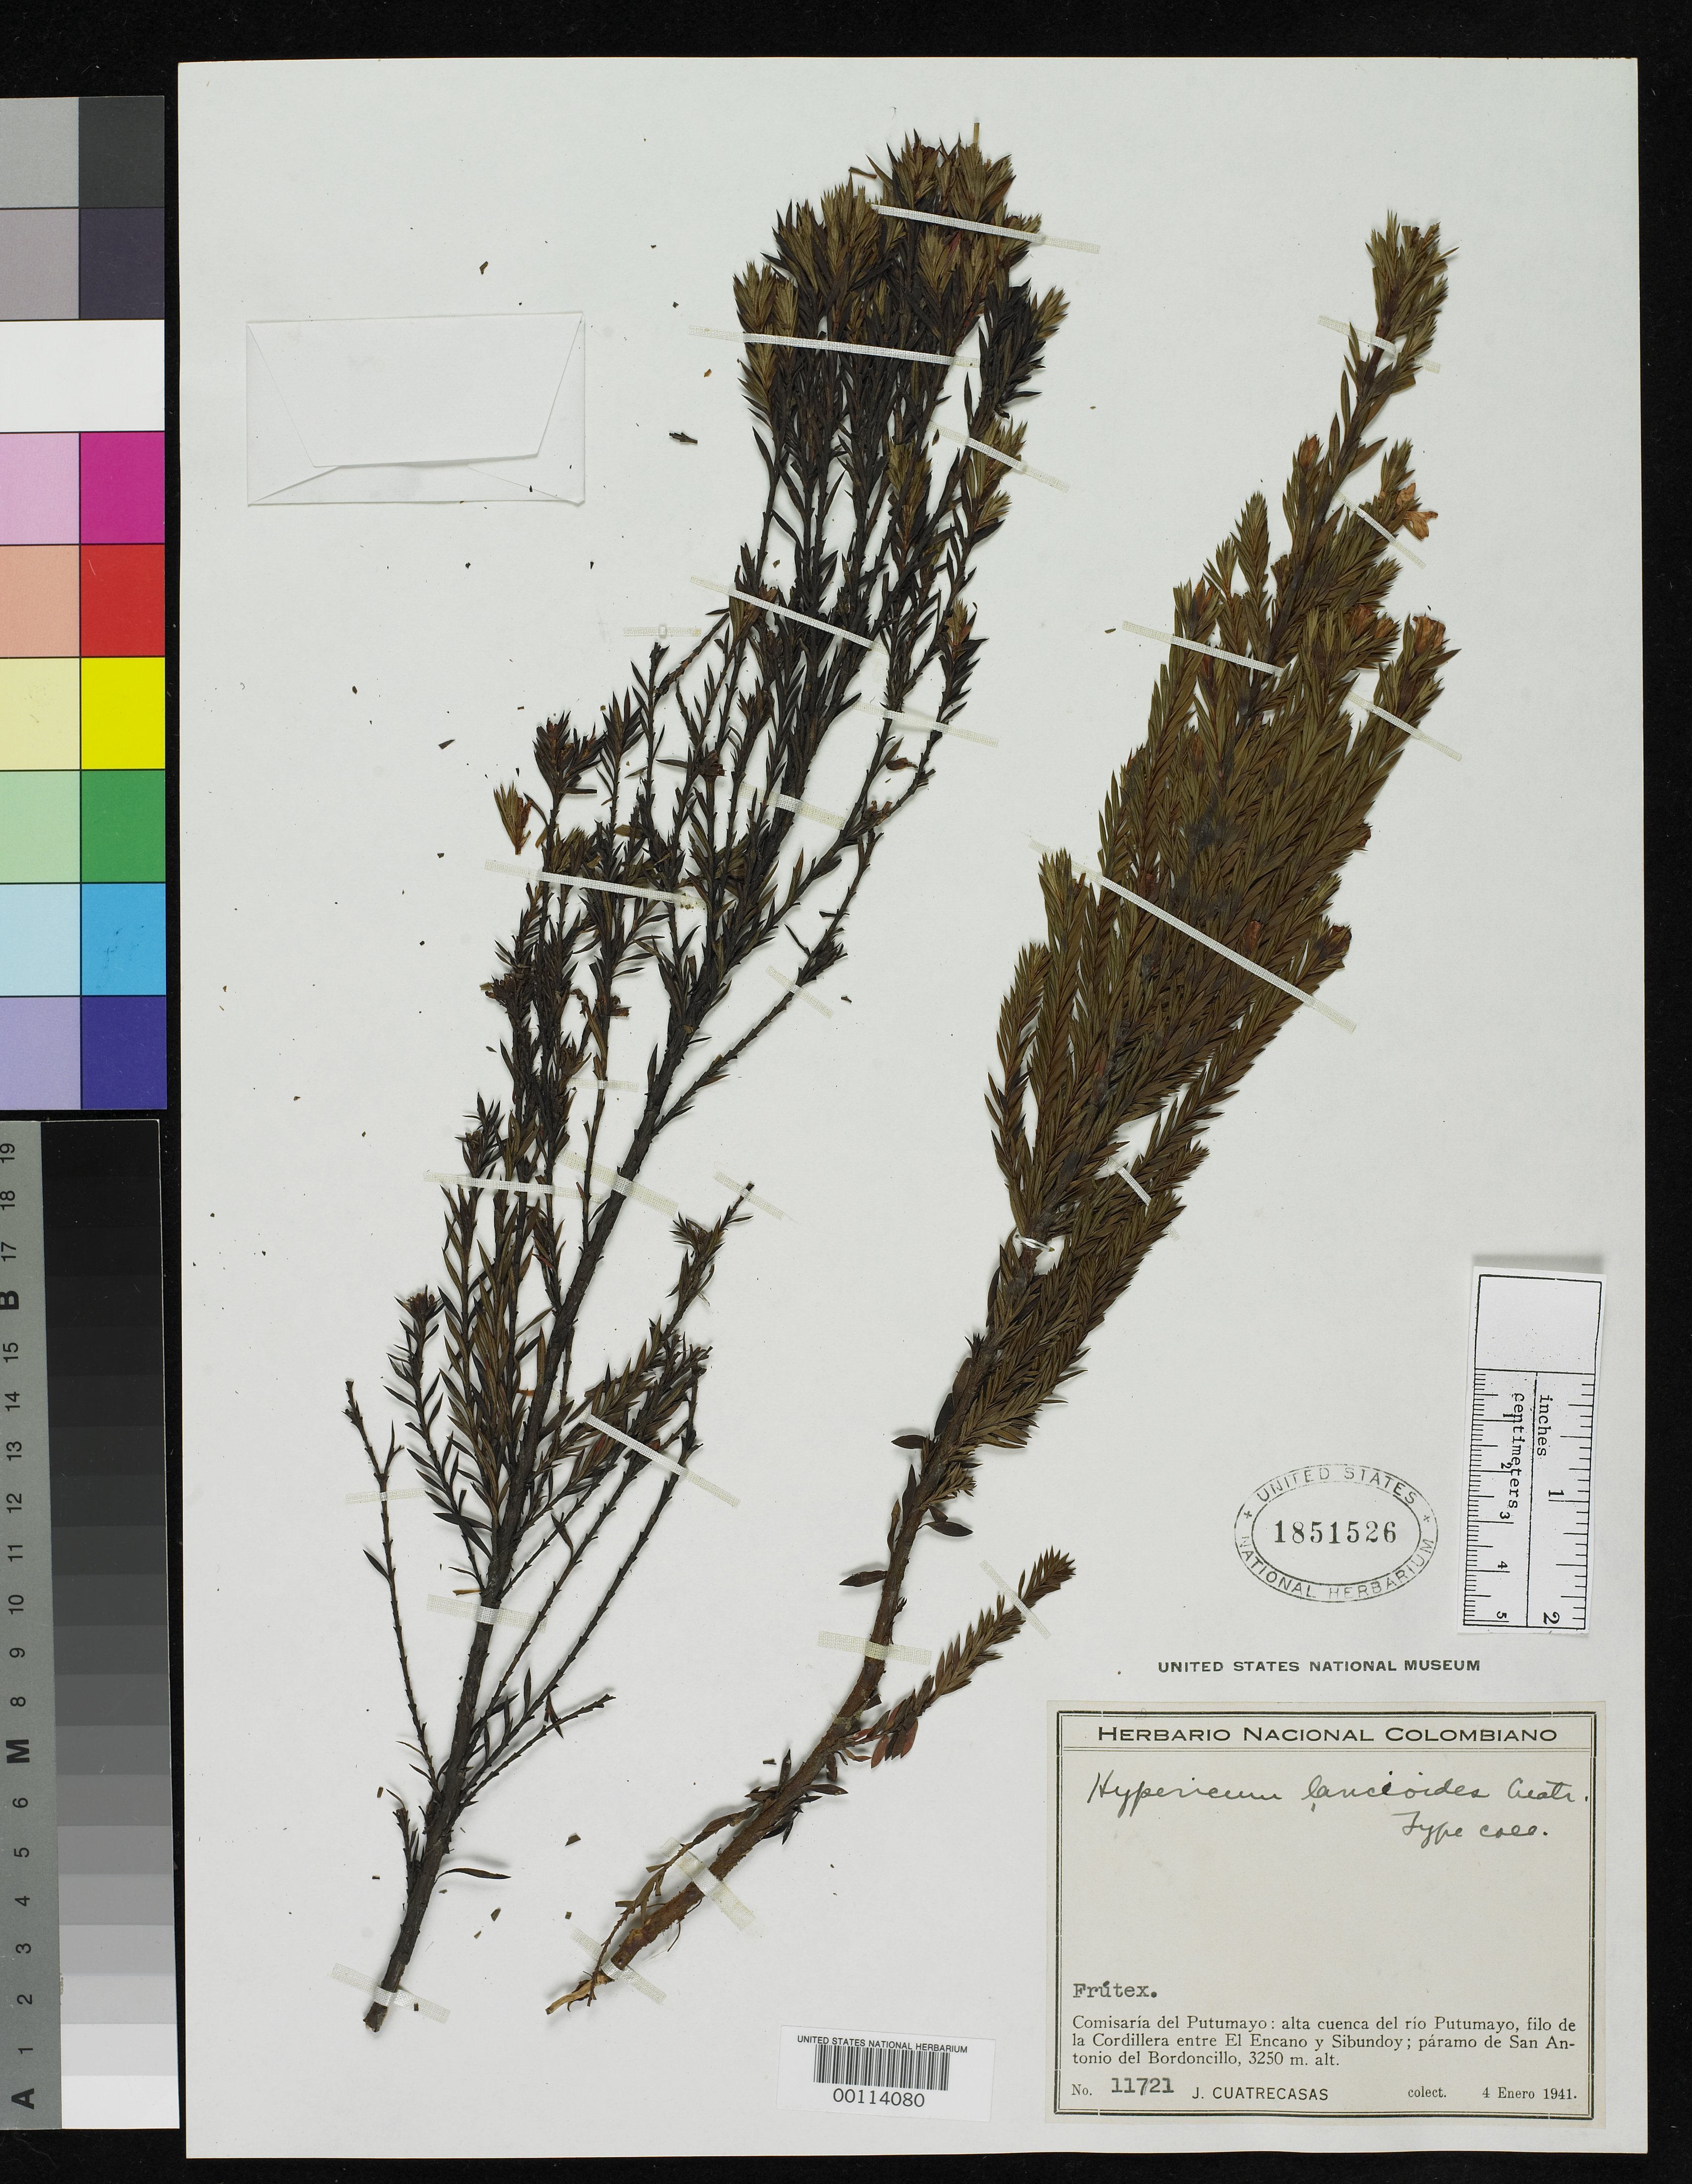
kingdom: Plantae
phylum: Tracheophyta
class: Magnoliopsida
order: Malpighiales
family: Hypericaceae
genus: Hypericum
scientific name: Hypericum lancioides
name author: Cuatrec.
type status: Isotype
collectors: J. Cuatrecasas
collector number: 11721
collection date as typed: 04 Jan 1941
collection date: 1941-01-04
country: Colombia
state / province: Putumayo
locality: Rio Putumayo, between El Encaño &sibumdoy.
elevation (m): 3250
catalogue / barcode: US 1851526